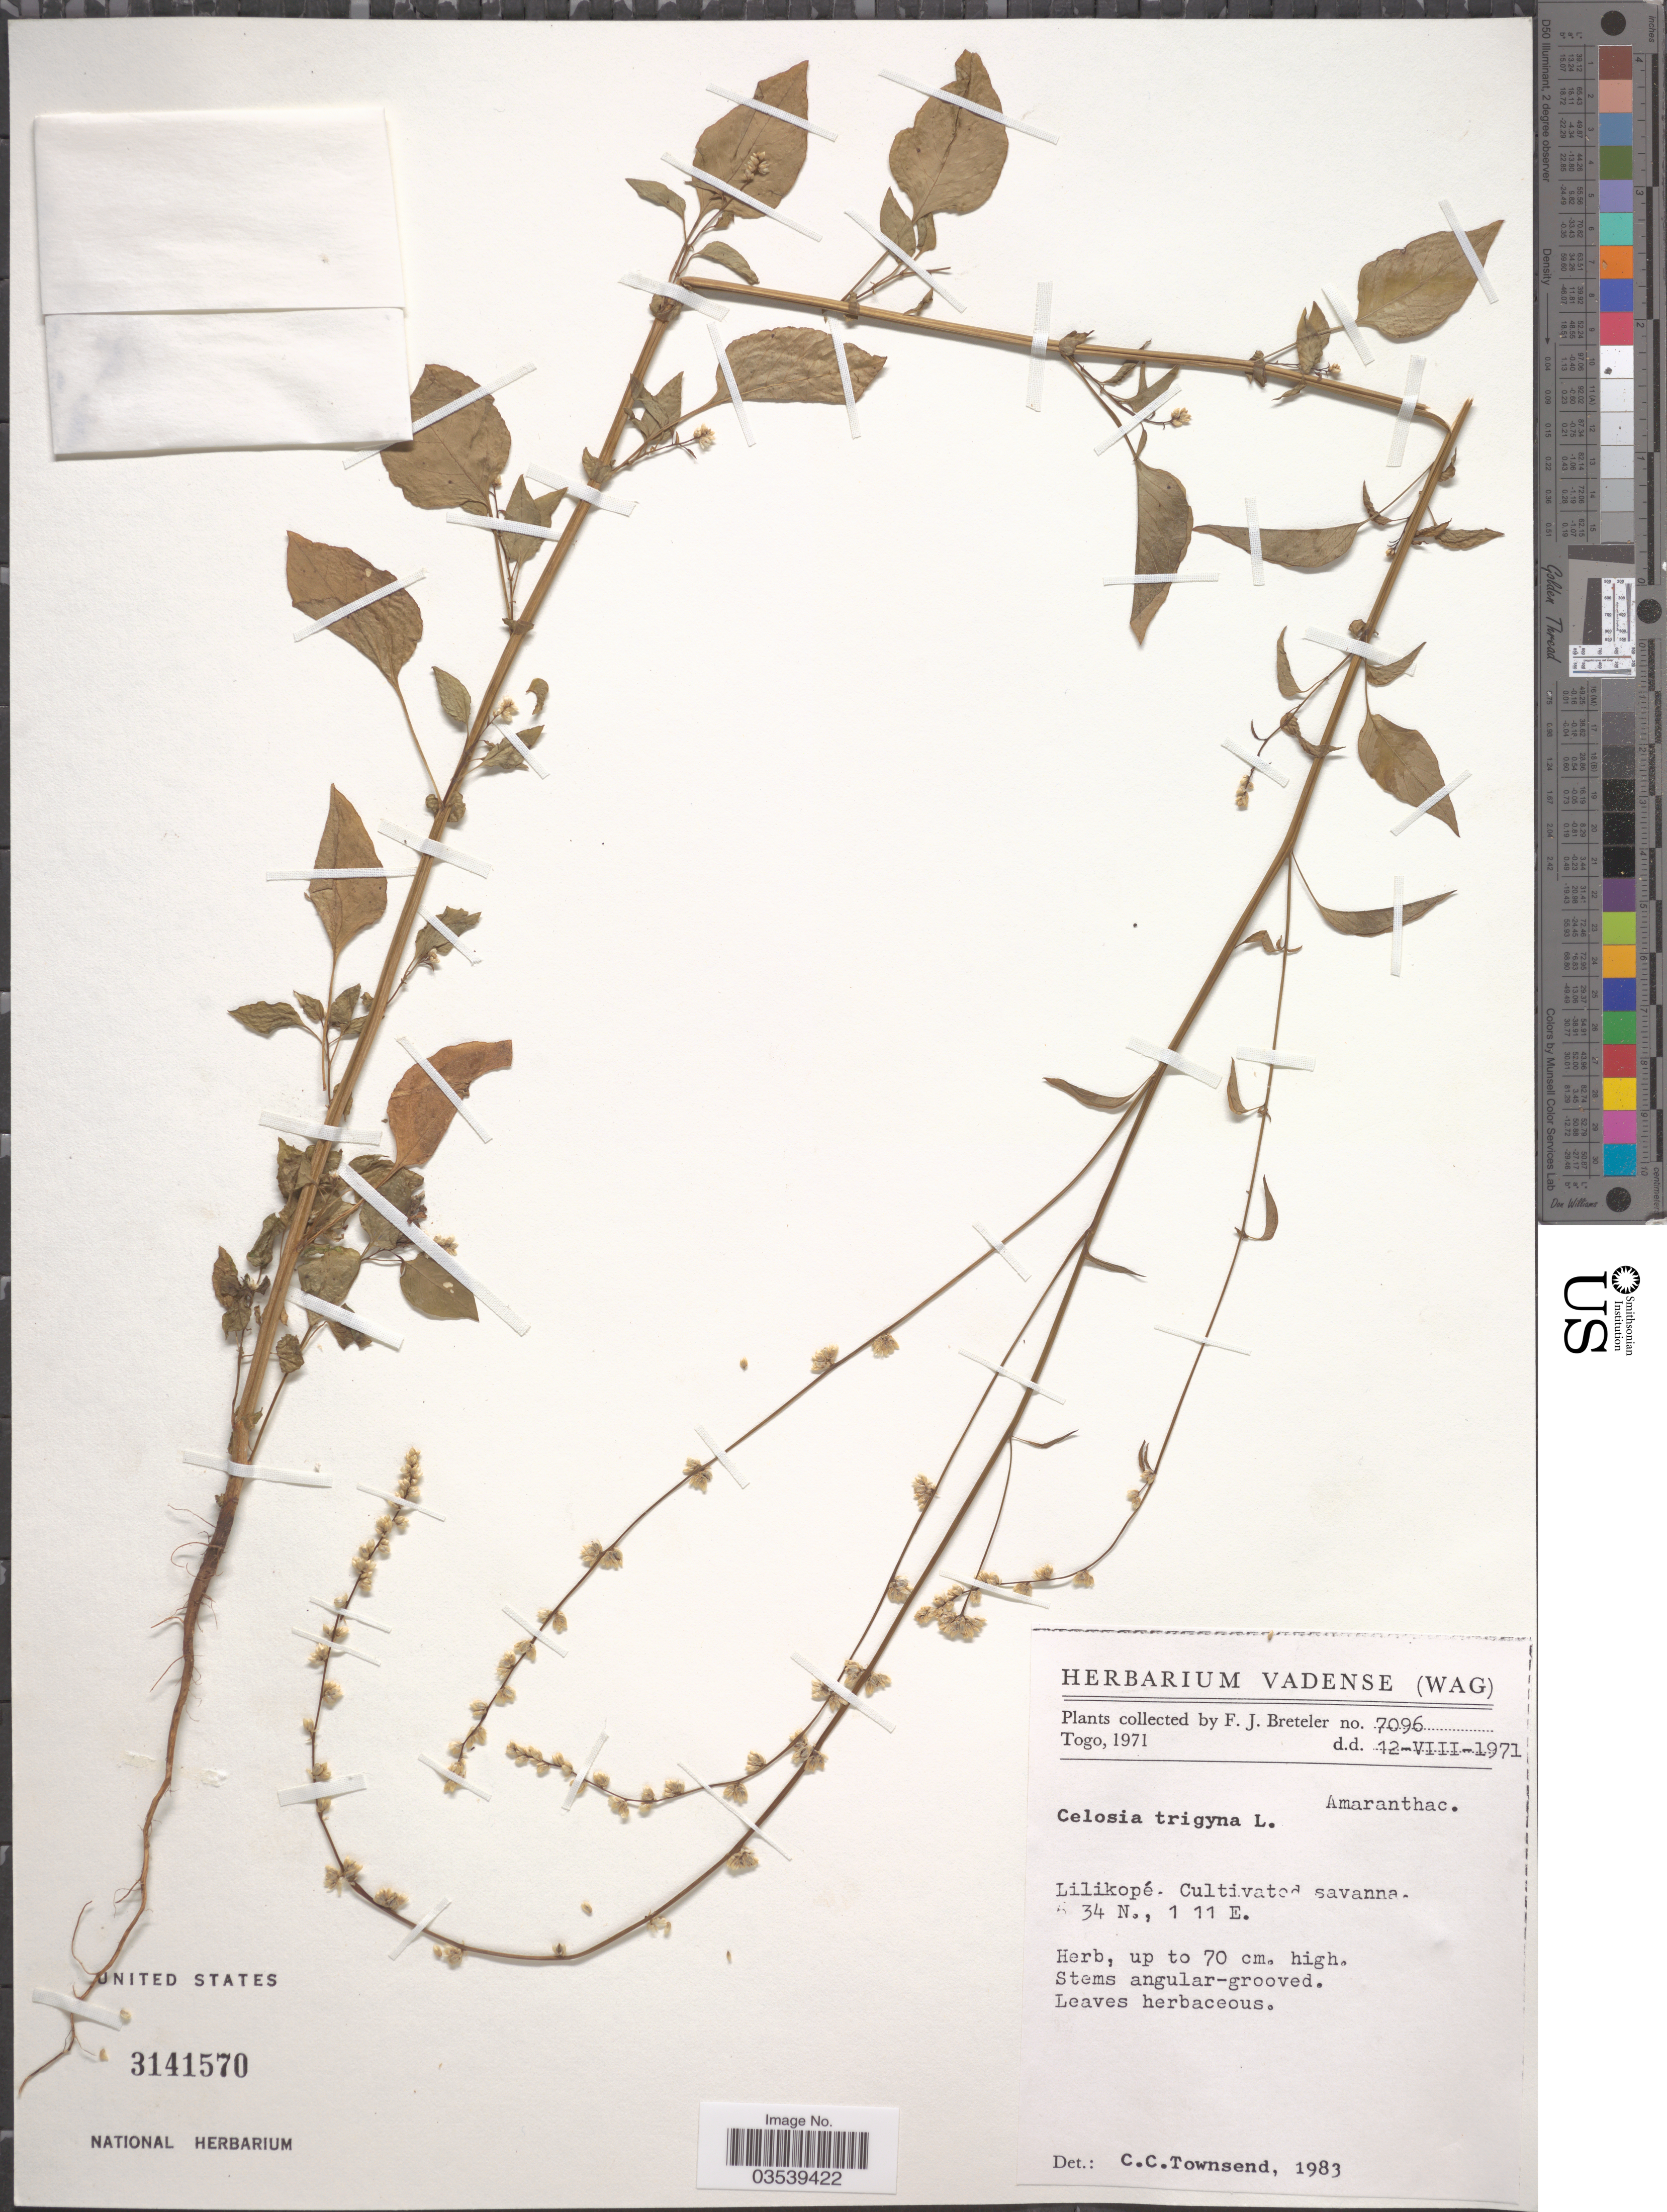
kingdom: Plantae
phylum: Tracheophyta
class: Magnoliopsida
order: Caryophyllales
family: Amaranthaceae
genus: Celosia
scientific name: Celosia trigyna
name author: L.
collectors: F. J. Breteler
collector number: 7096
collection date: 1971-08-12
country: Togo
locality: Lilikopé.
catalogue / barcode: US 3141570